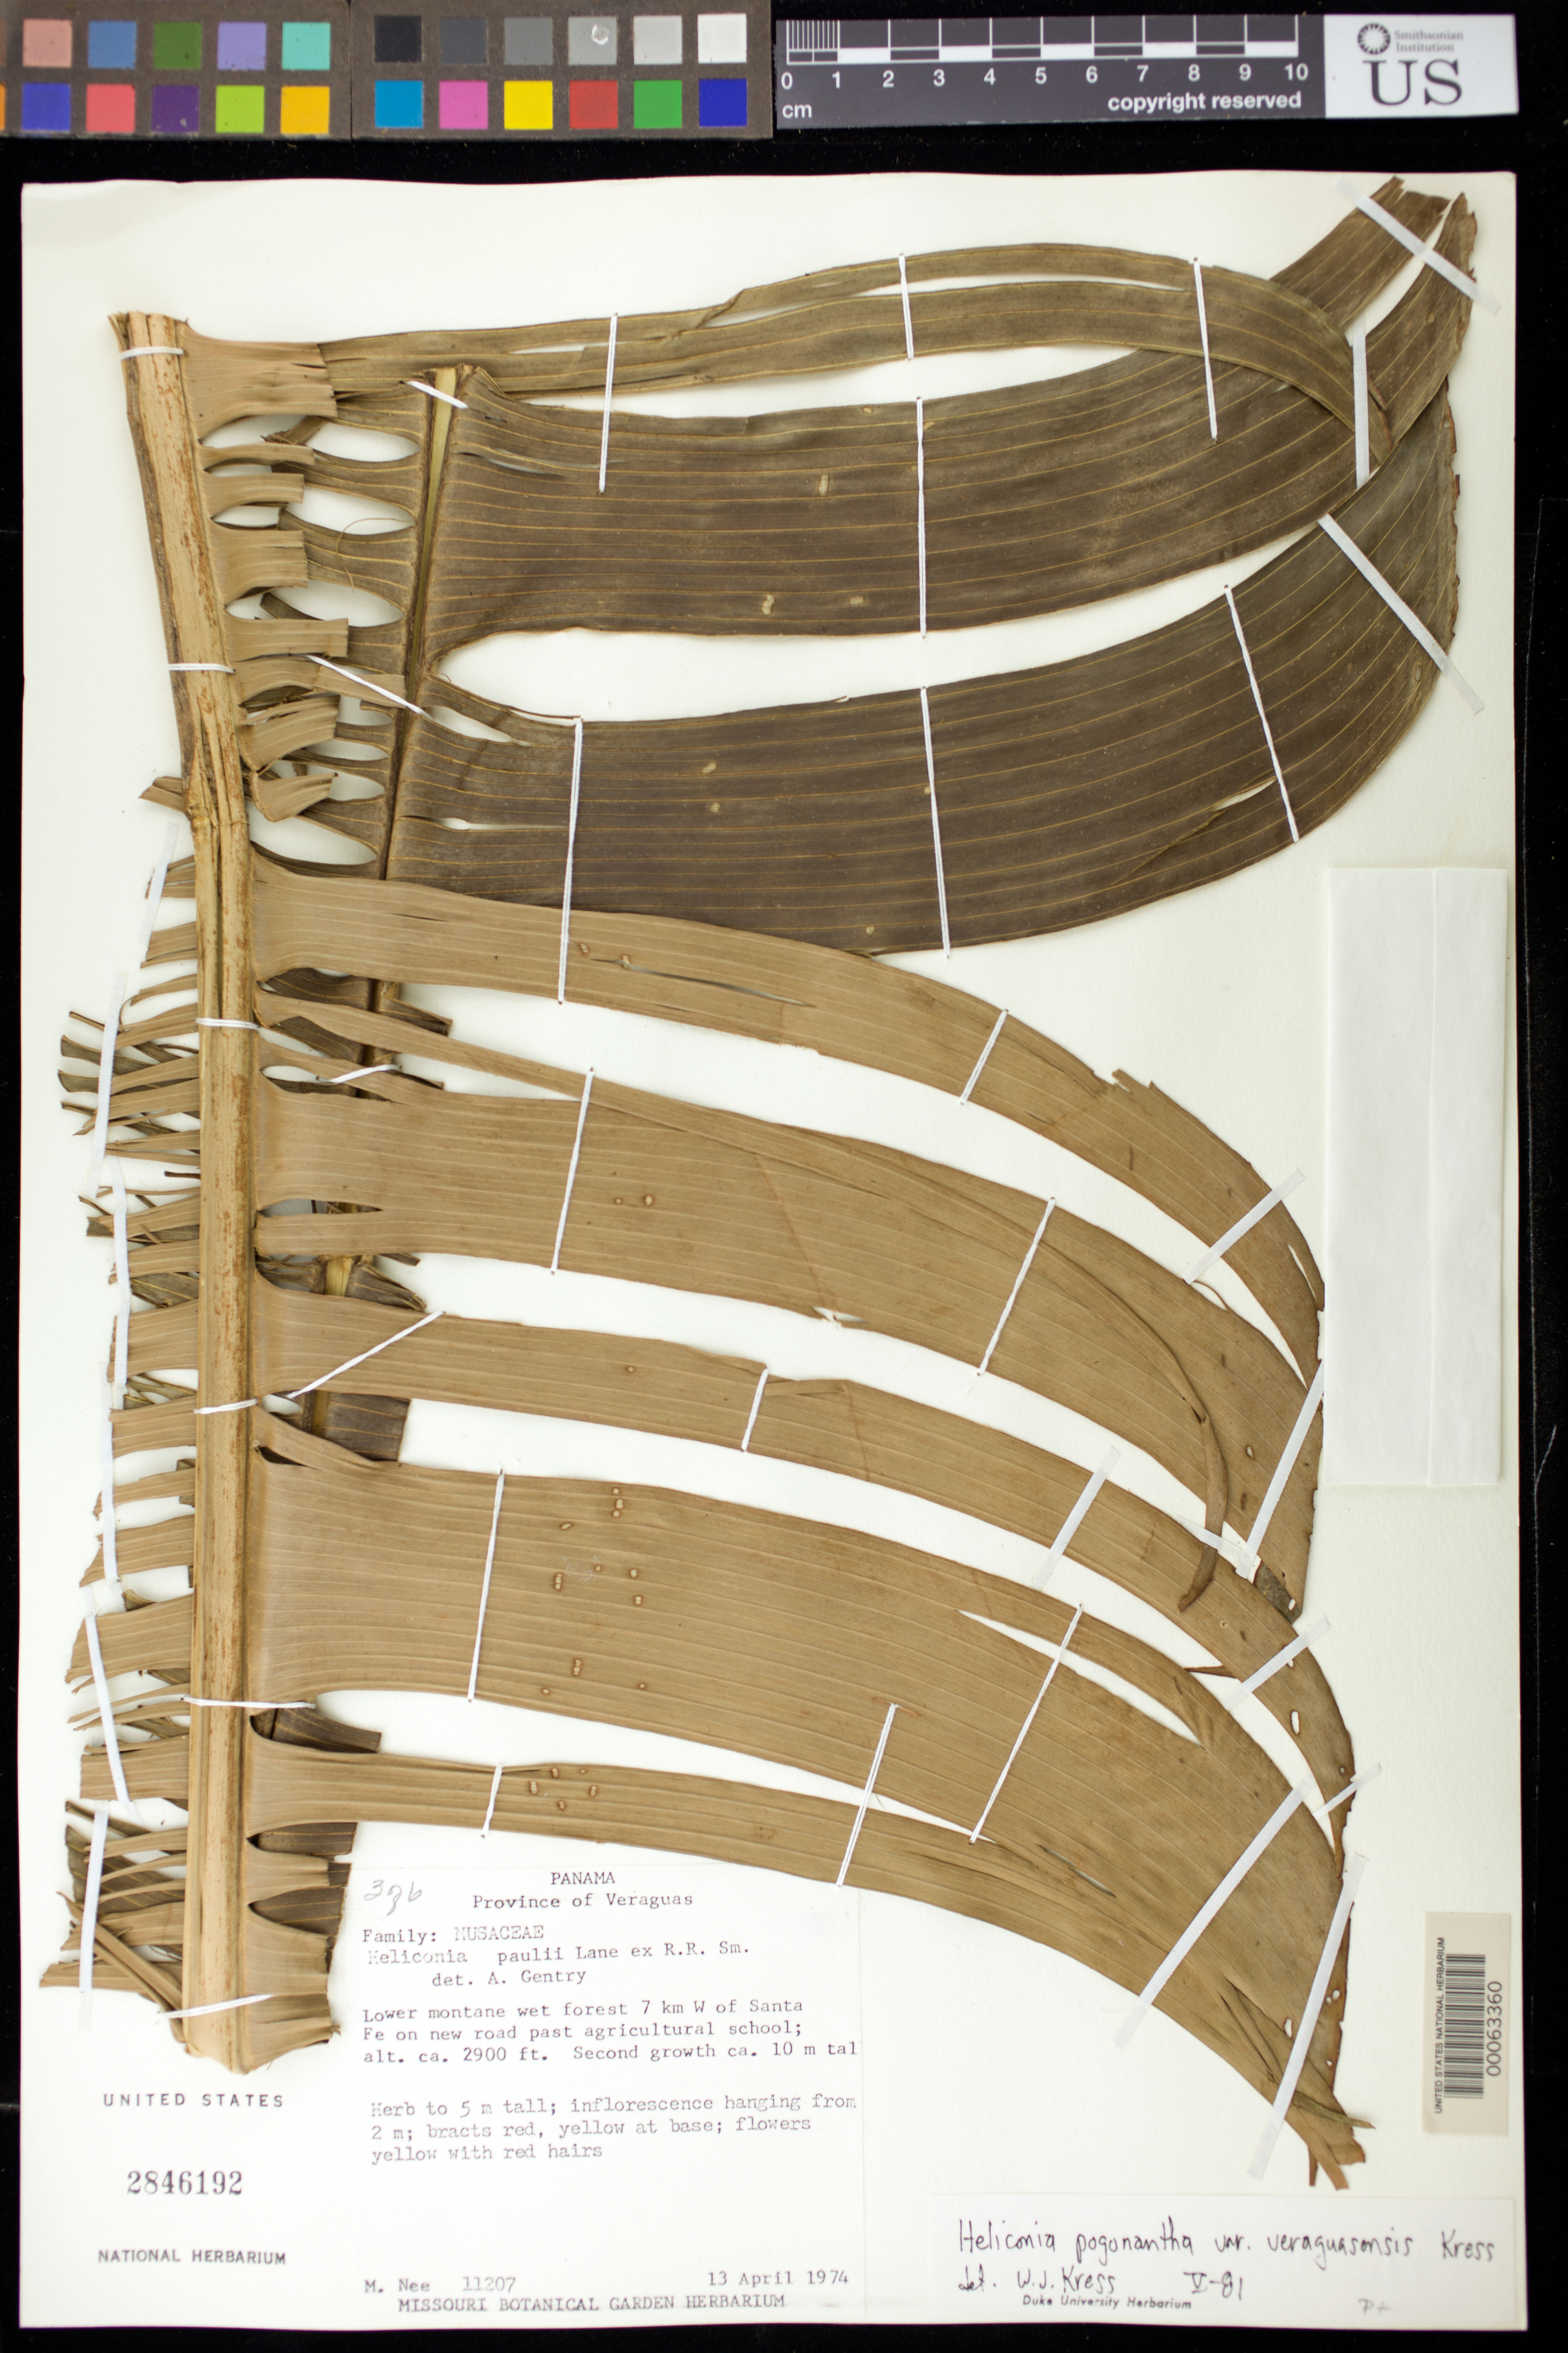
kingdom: Plantae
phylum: Tracheophyta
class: Liliopsida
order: Zingiberales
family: Heliconiaceae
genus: Heliconia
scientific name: Heliconia pogonantha var. veraguasensis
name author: W.J. Kress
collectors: M. Nee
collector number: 11207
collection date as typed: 13 Apr 1974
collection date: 1974-04-13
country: Panama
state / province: Veraguas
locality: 6-7 km W of Santa Fe on new road past Agriculture School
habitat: Lower montane wet forest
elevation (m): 884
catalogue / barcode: US 2846192